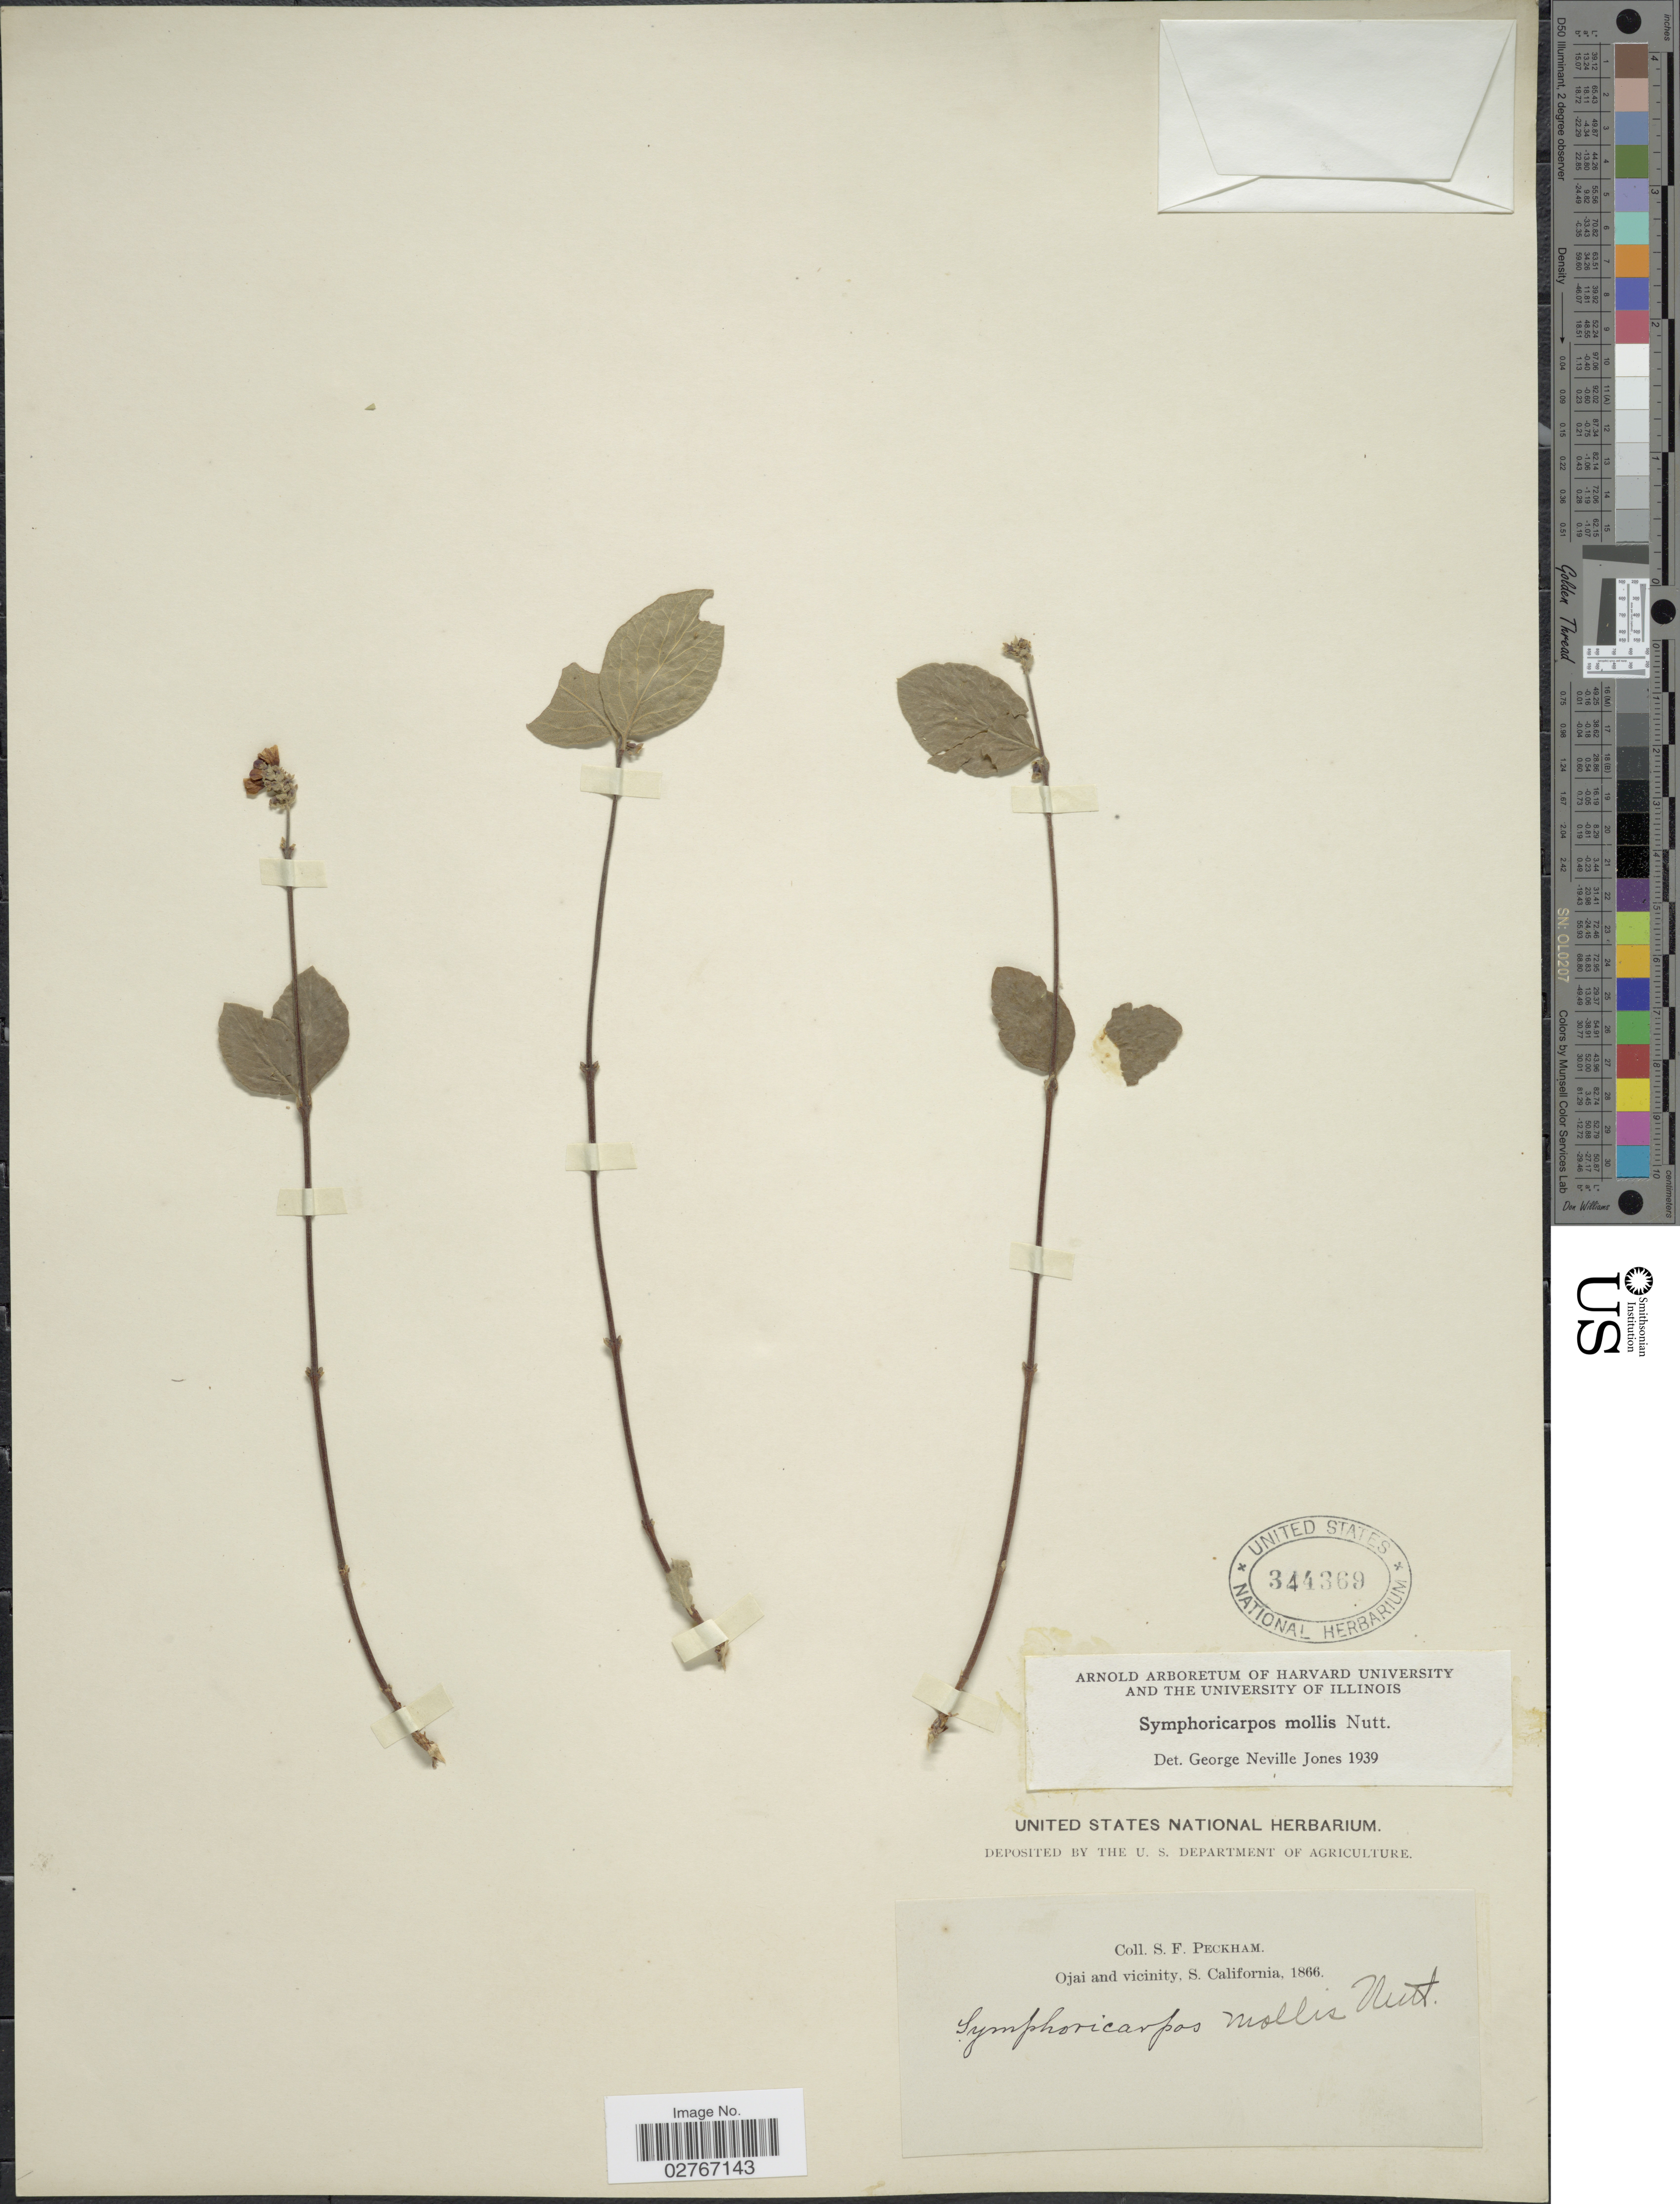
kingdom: Plantae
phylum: Tracheophyta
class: Magnoliopsida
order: Dipsacales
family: Caprifoliaceae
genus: Symphoricarpos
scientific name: Symphoricarpos mollis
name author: Nutt.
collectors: S. Peckham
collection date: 1866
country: United States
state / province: California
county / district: Ventura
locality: Ojai and vicinity, S. California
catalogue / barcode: US 344369